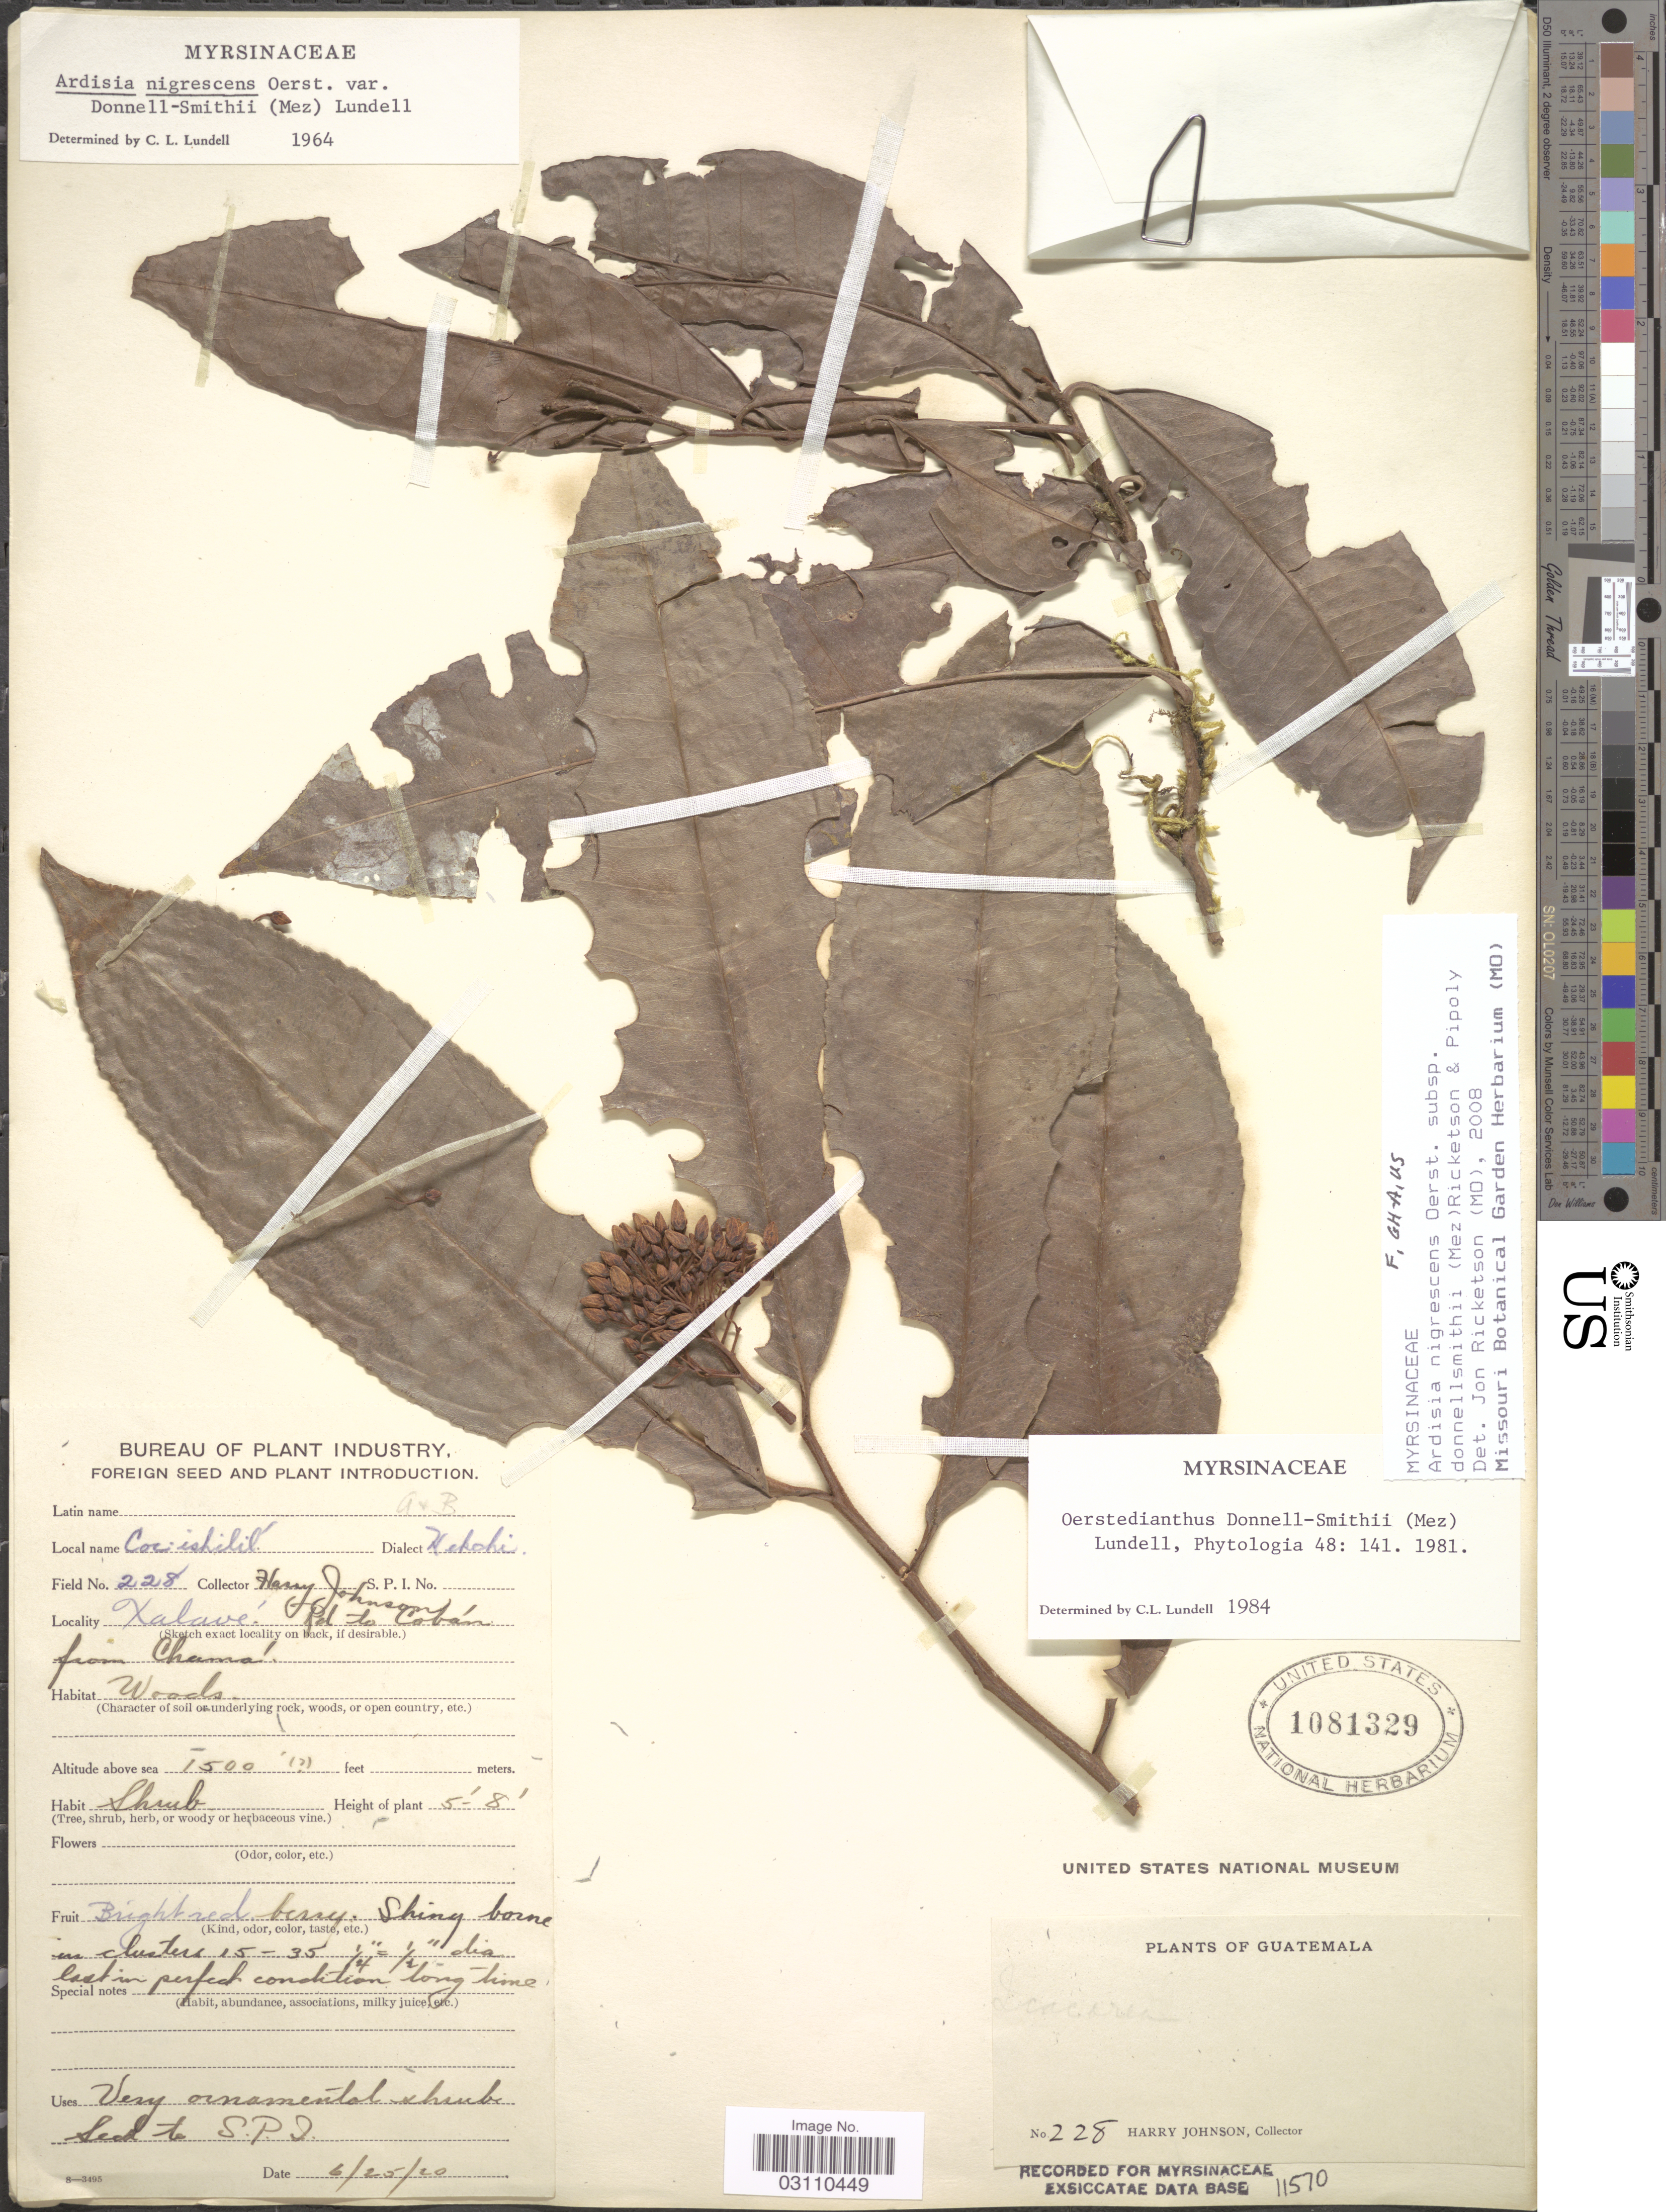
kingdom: Plantae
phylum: Tracheophyta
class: Magnoliopsida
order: Ericales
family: Primulaceae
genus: Ardisia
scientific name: Ardisia nigrescens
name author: Oerst.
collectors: H. Johnson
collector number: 228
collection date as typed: Transcribed d/m/y: 25/6/20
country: Guatemala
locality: Xalavé. Rd to Cobán from Chamá.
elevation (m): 457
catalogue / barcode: US 1081329